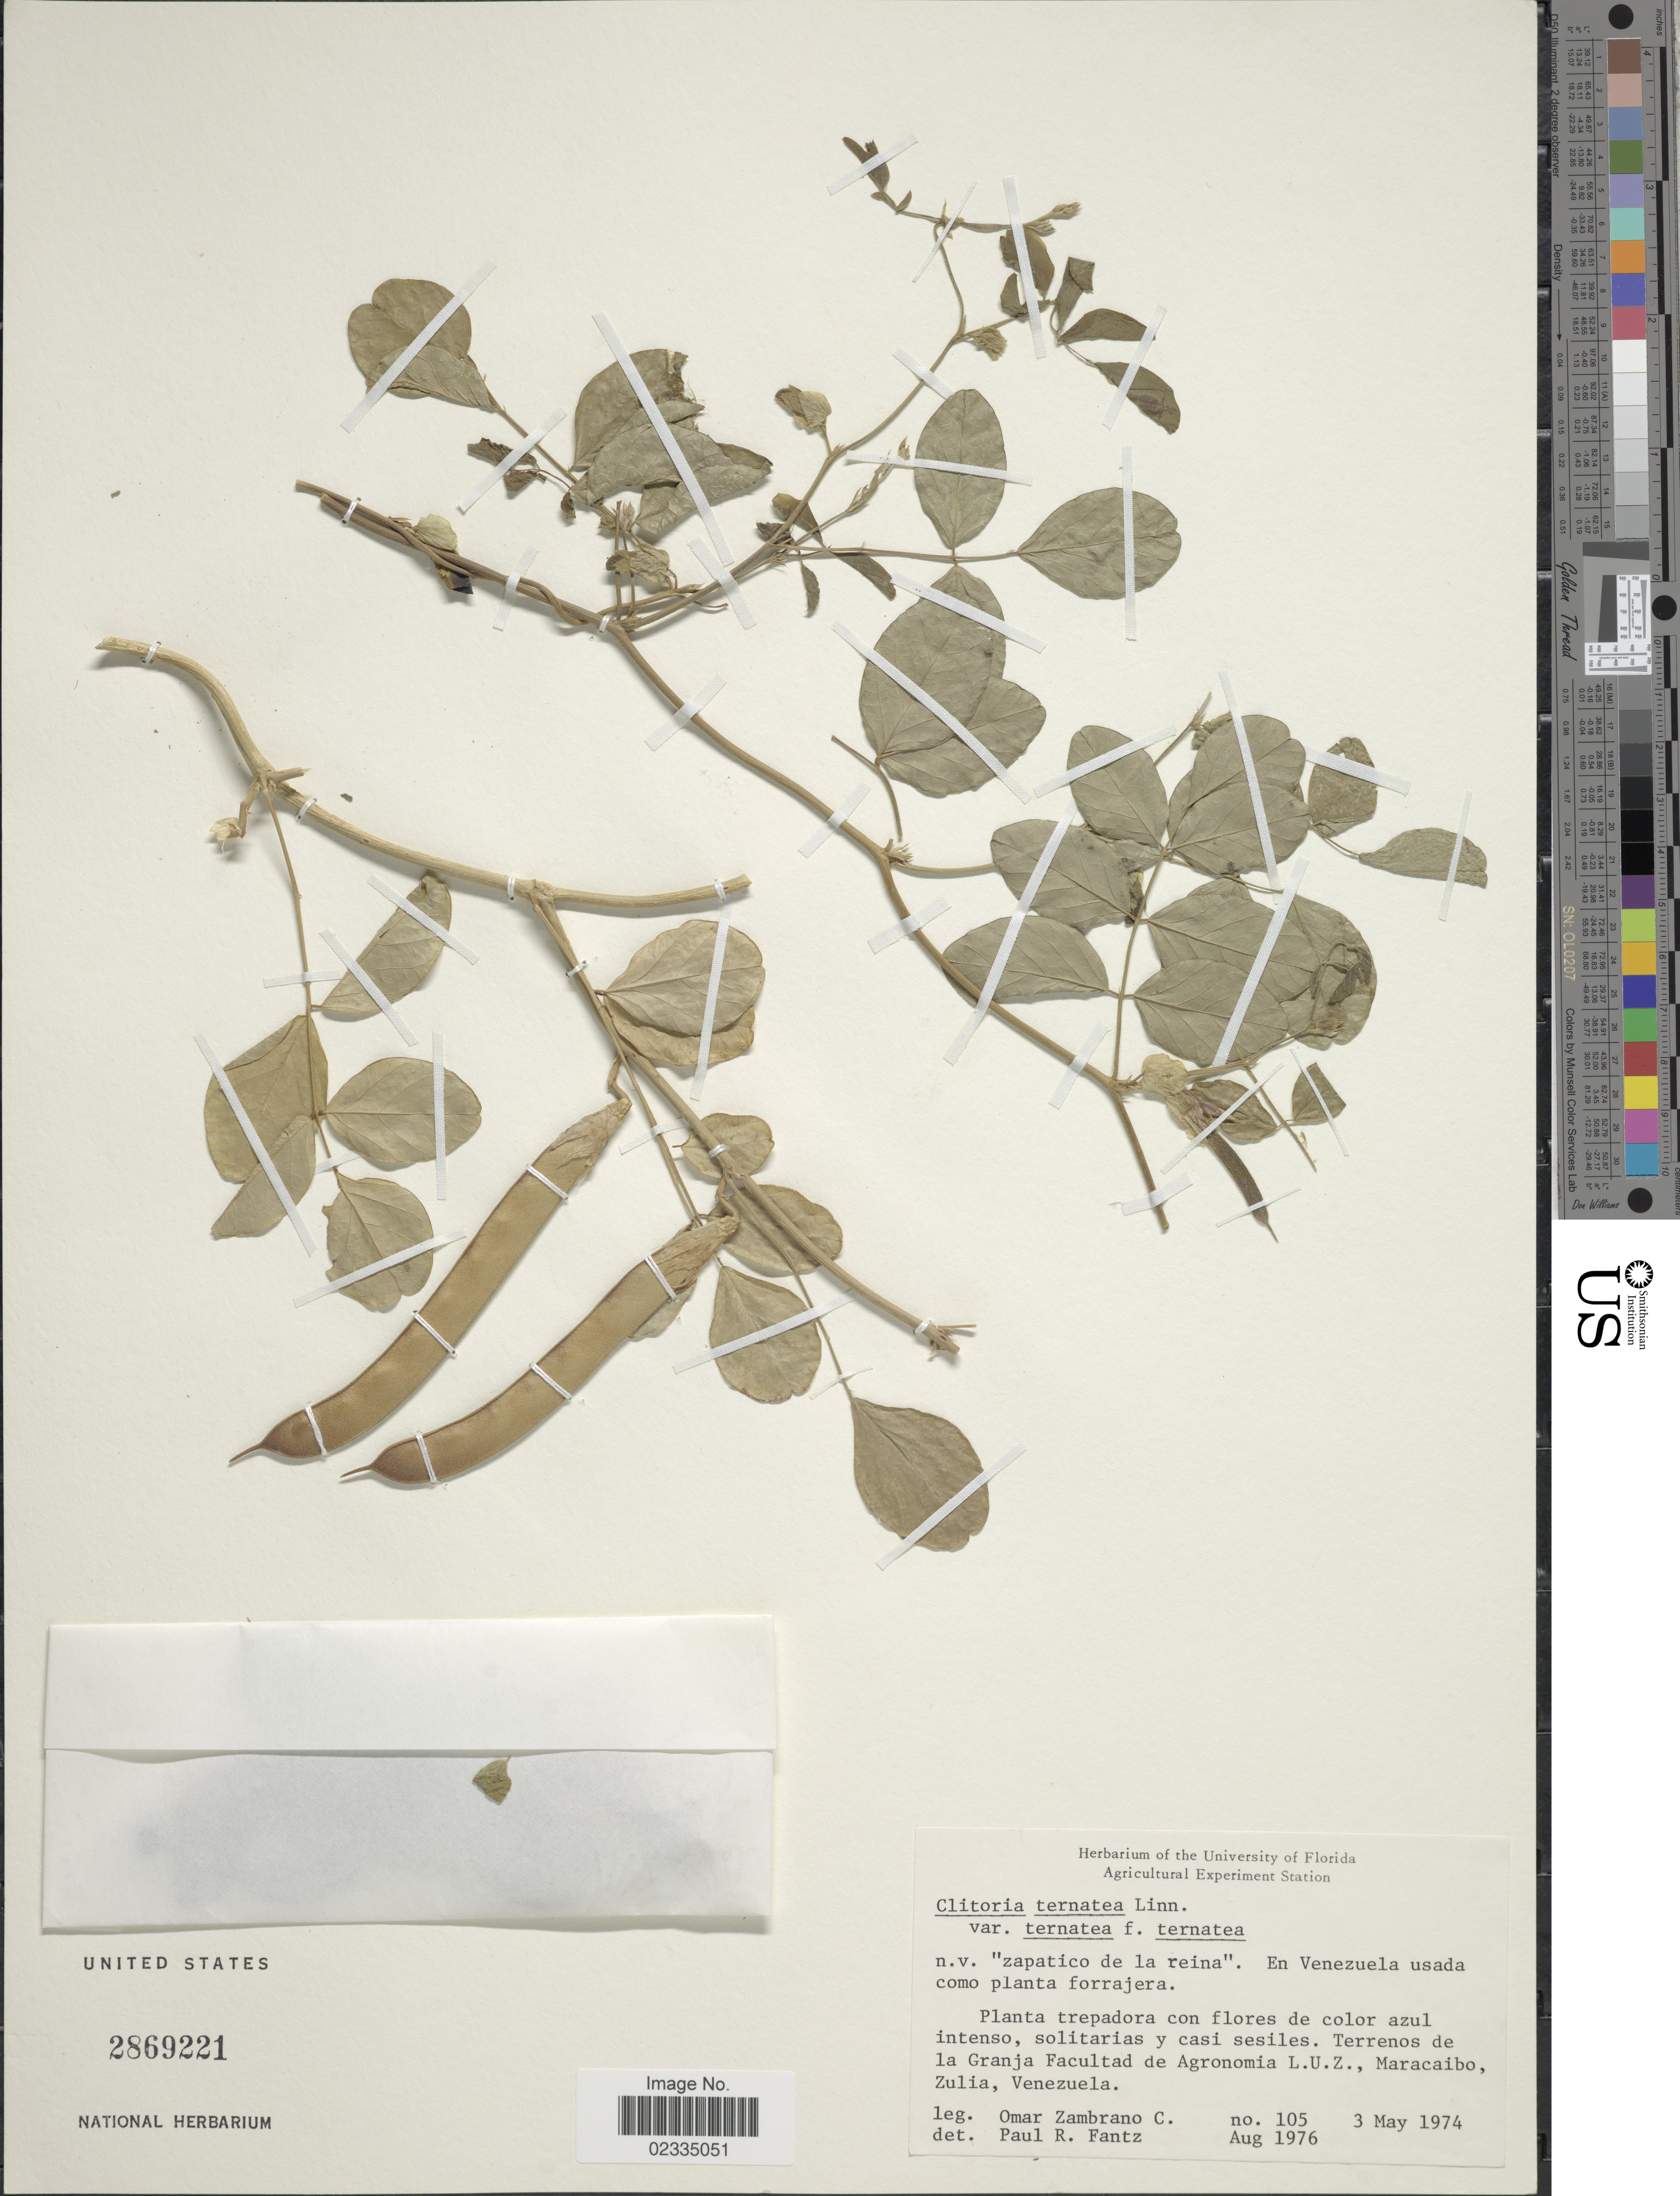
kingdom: Plantae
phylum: Tracheophyta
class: Magnoliopsida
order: Fabales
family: Fabaceae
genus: Clitoria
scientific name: Clitoria ternatea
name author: L.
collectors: O. Zambrano C.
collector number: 105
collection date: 1974-05-03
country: Venezuela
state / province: Zulia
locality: Terrenos de la Granja Facultad de Agronomio L.U.Z., Maracaibo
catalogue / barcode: US 2869221